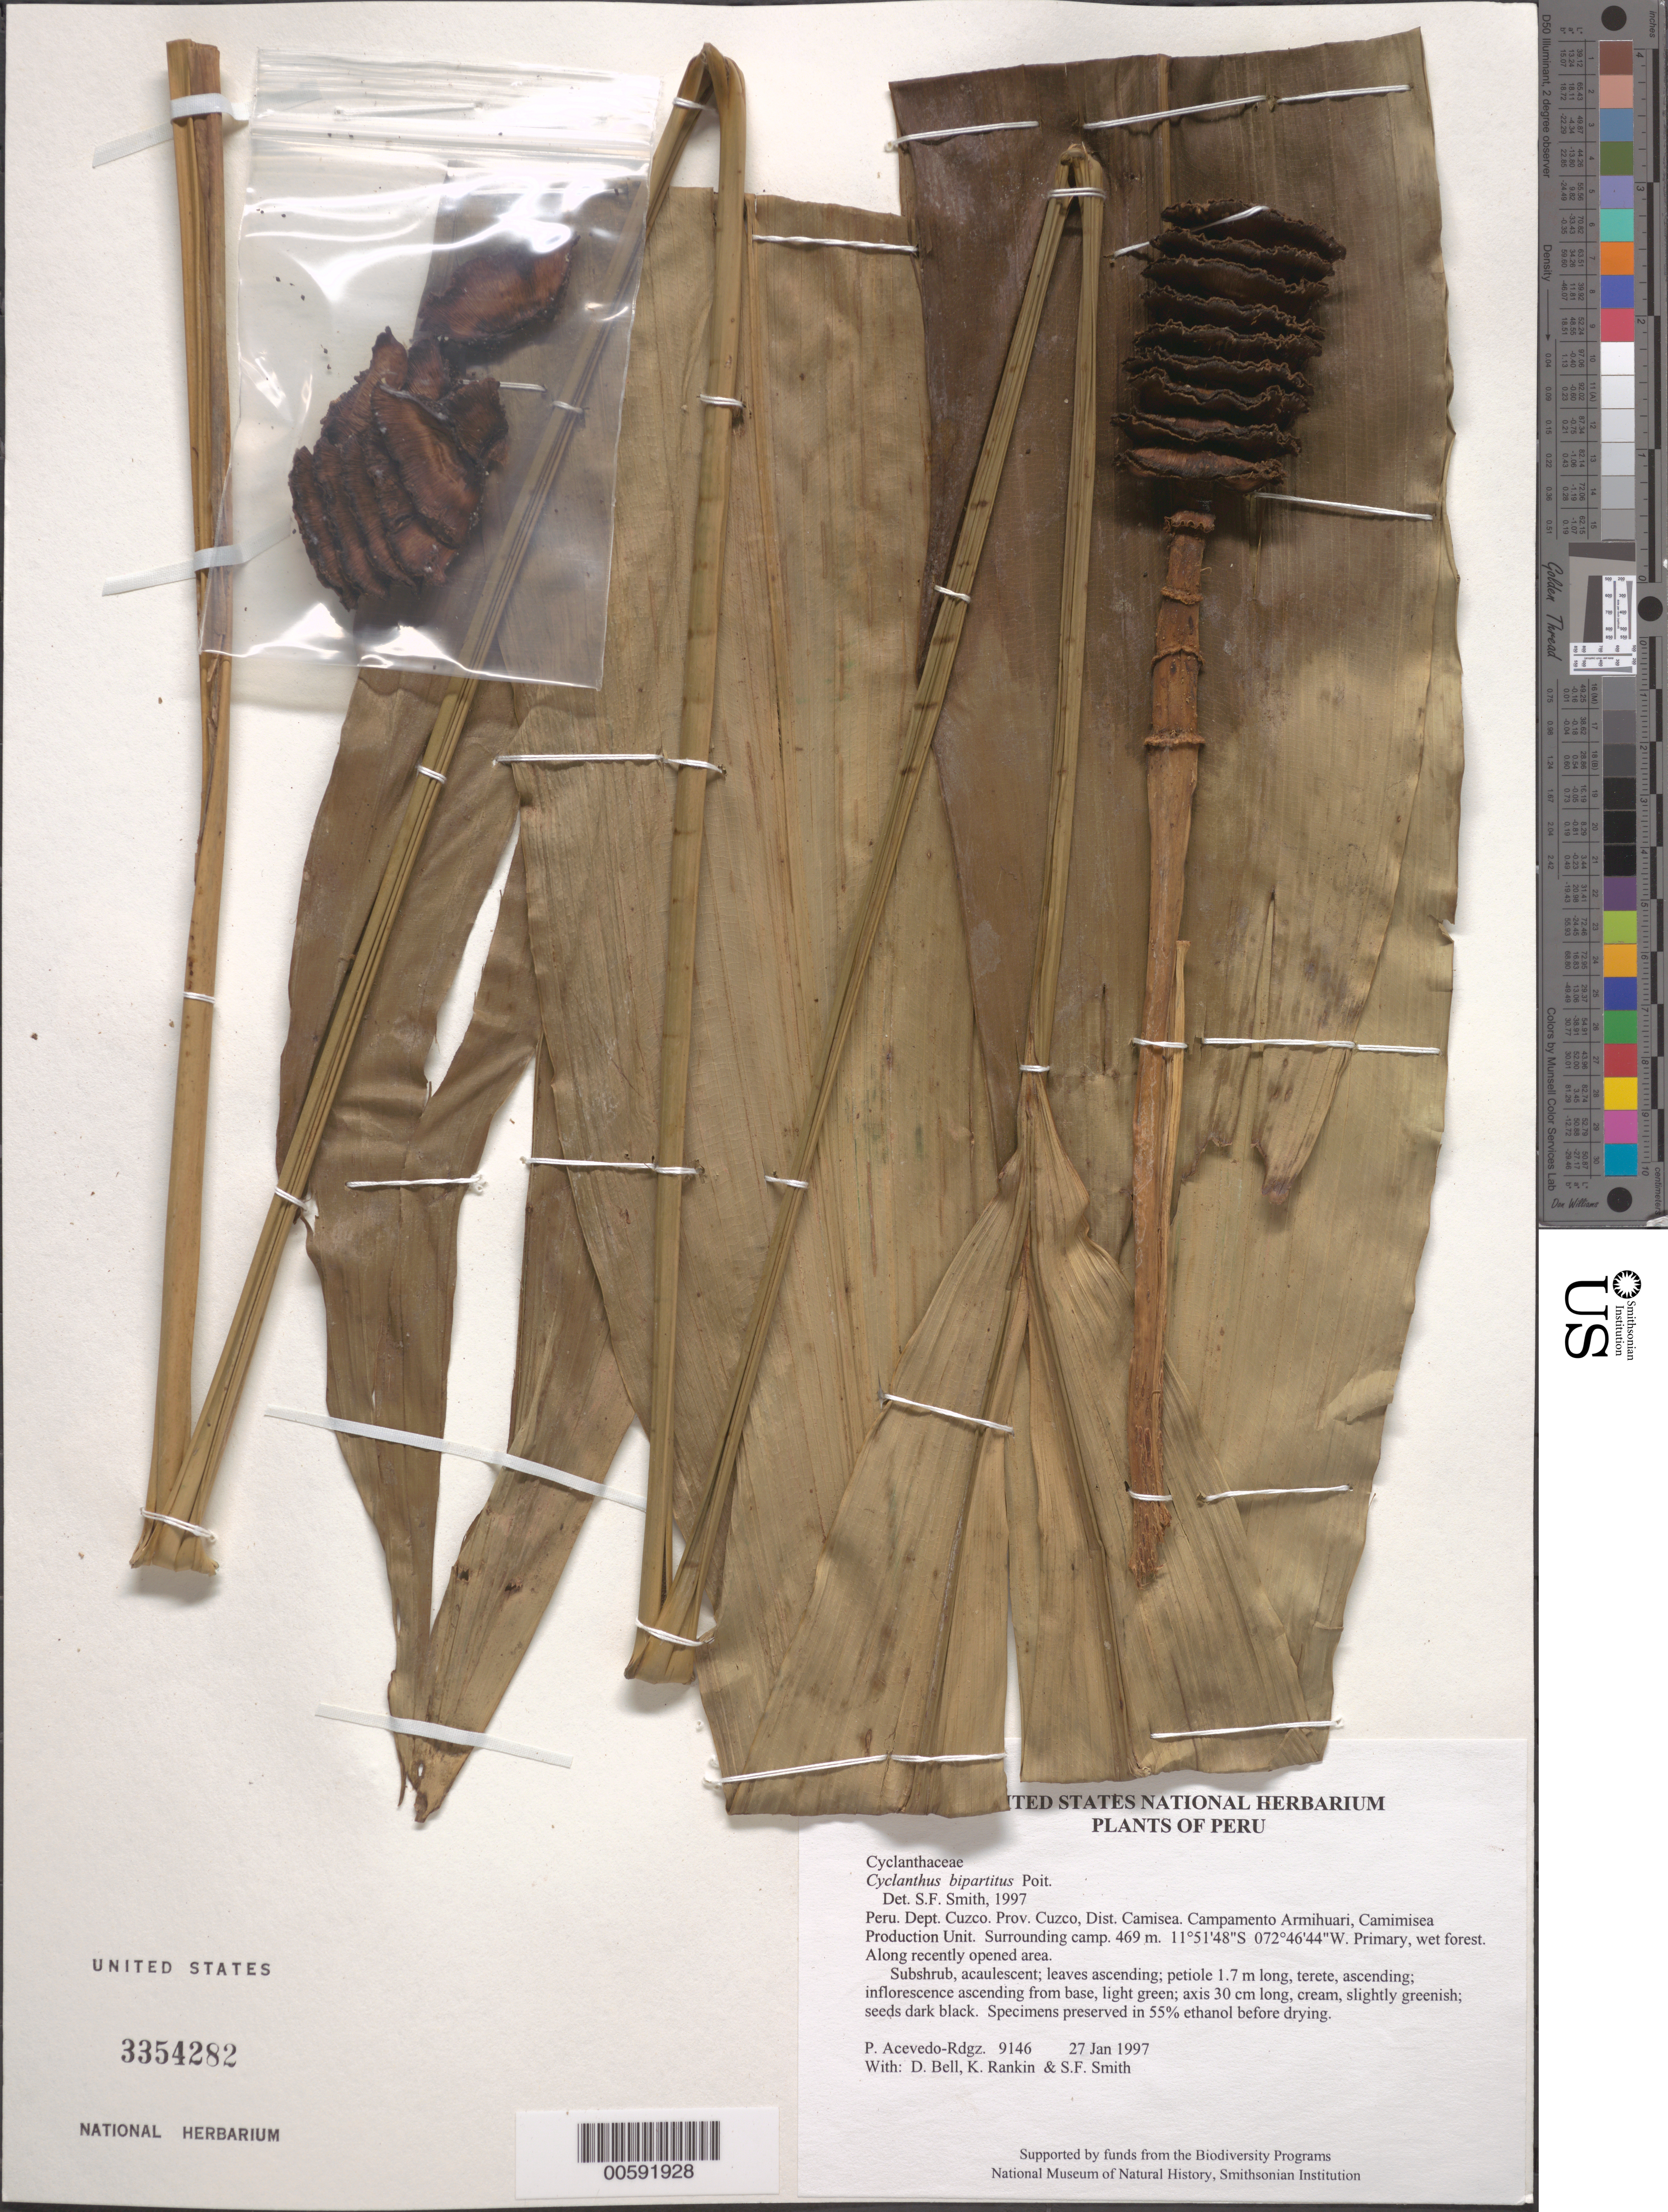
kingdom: Plantae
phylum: Tracheophyta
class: Liliopsida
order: Pandanales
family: Cyclanthaceae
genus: Cyclanthus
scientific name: Cyclanthus bipartitus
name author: Poit. ex A. Rich.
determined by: Smith, Stephen F., (US), NMNH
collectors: P. Acevedo-Rodr., D. A. Bell, K. B. Rankin & S.F. Smith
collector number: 9146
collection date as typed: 27 Jan 1997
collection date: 1997-01-27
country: Peru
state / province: Cusco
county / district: Cusco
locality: Districto Camisea, Campamento Armihuari, Camimisea Production Unit. Surrounding camp.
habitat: Primary, wet forest. Along recently opened area.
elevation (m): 469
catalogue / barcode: US 3354282